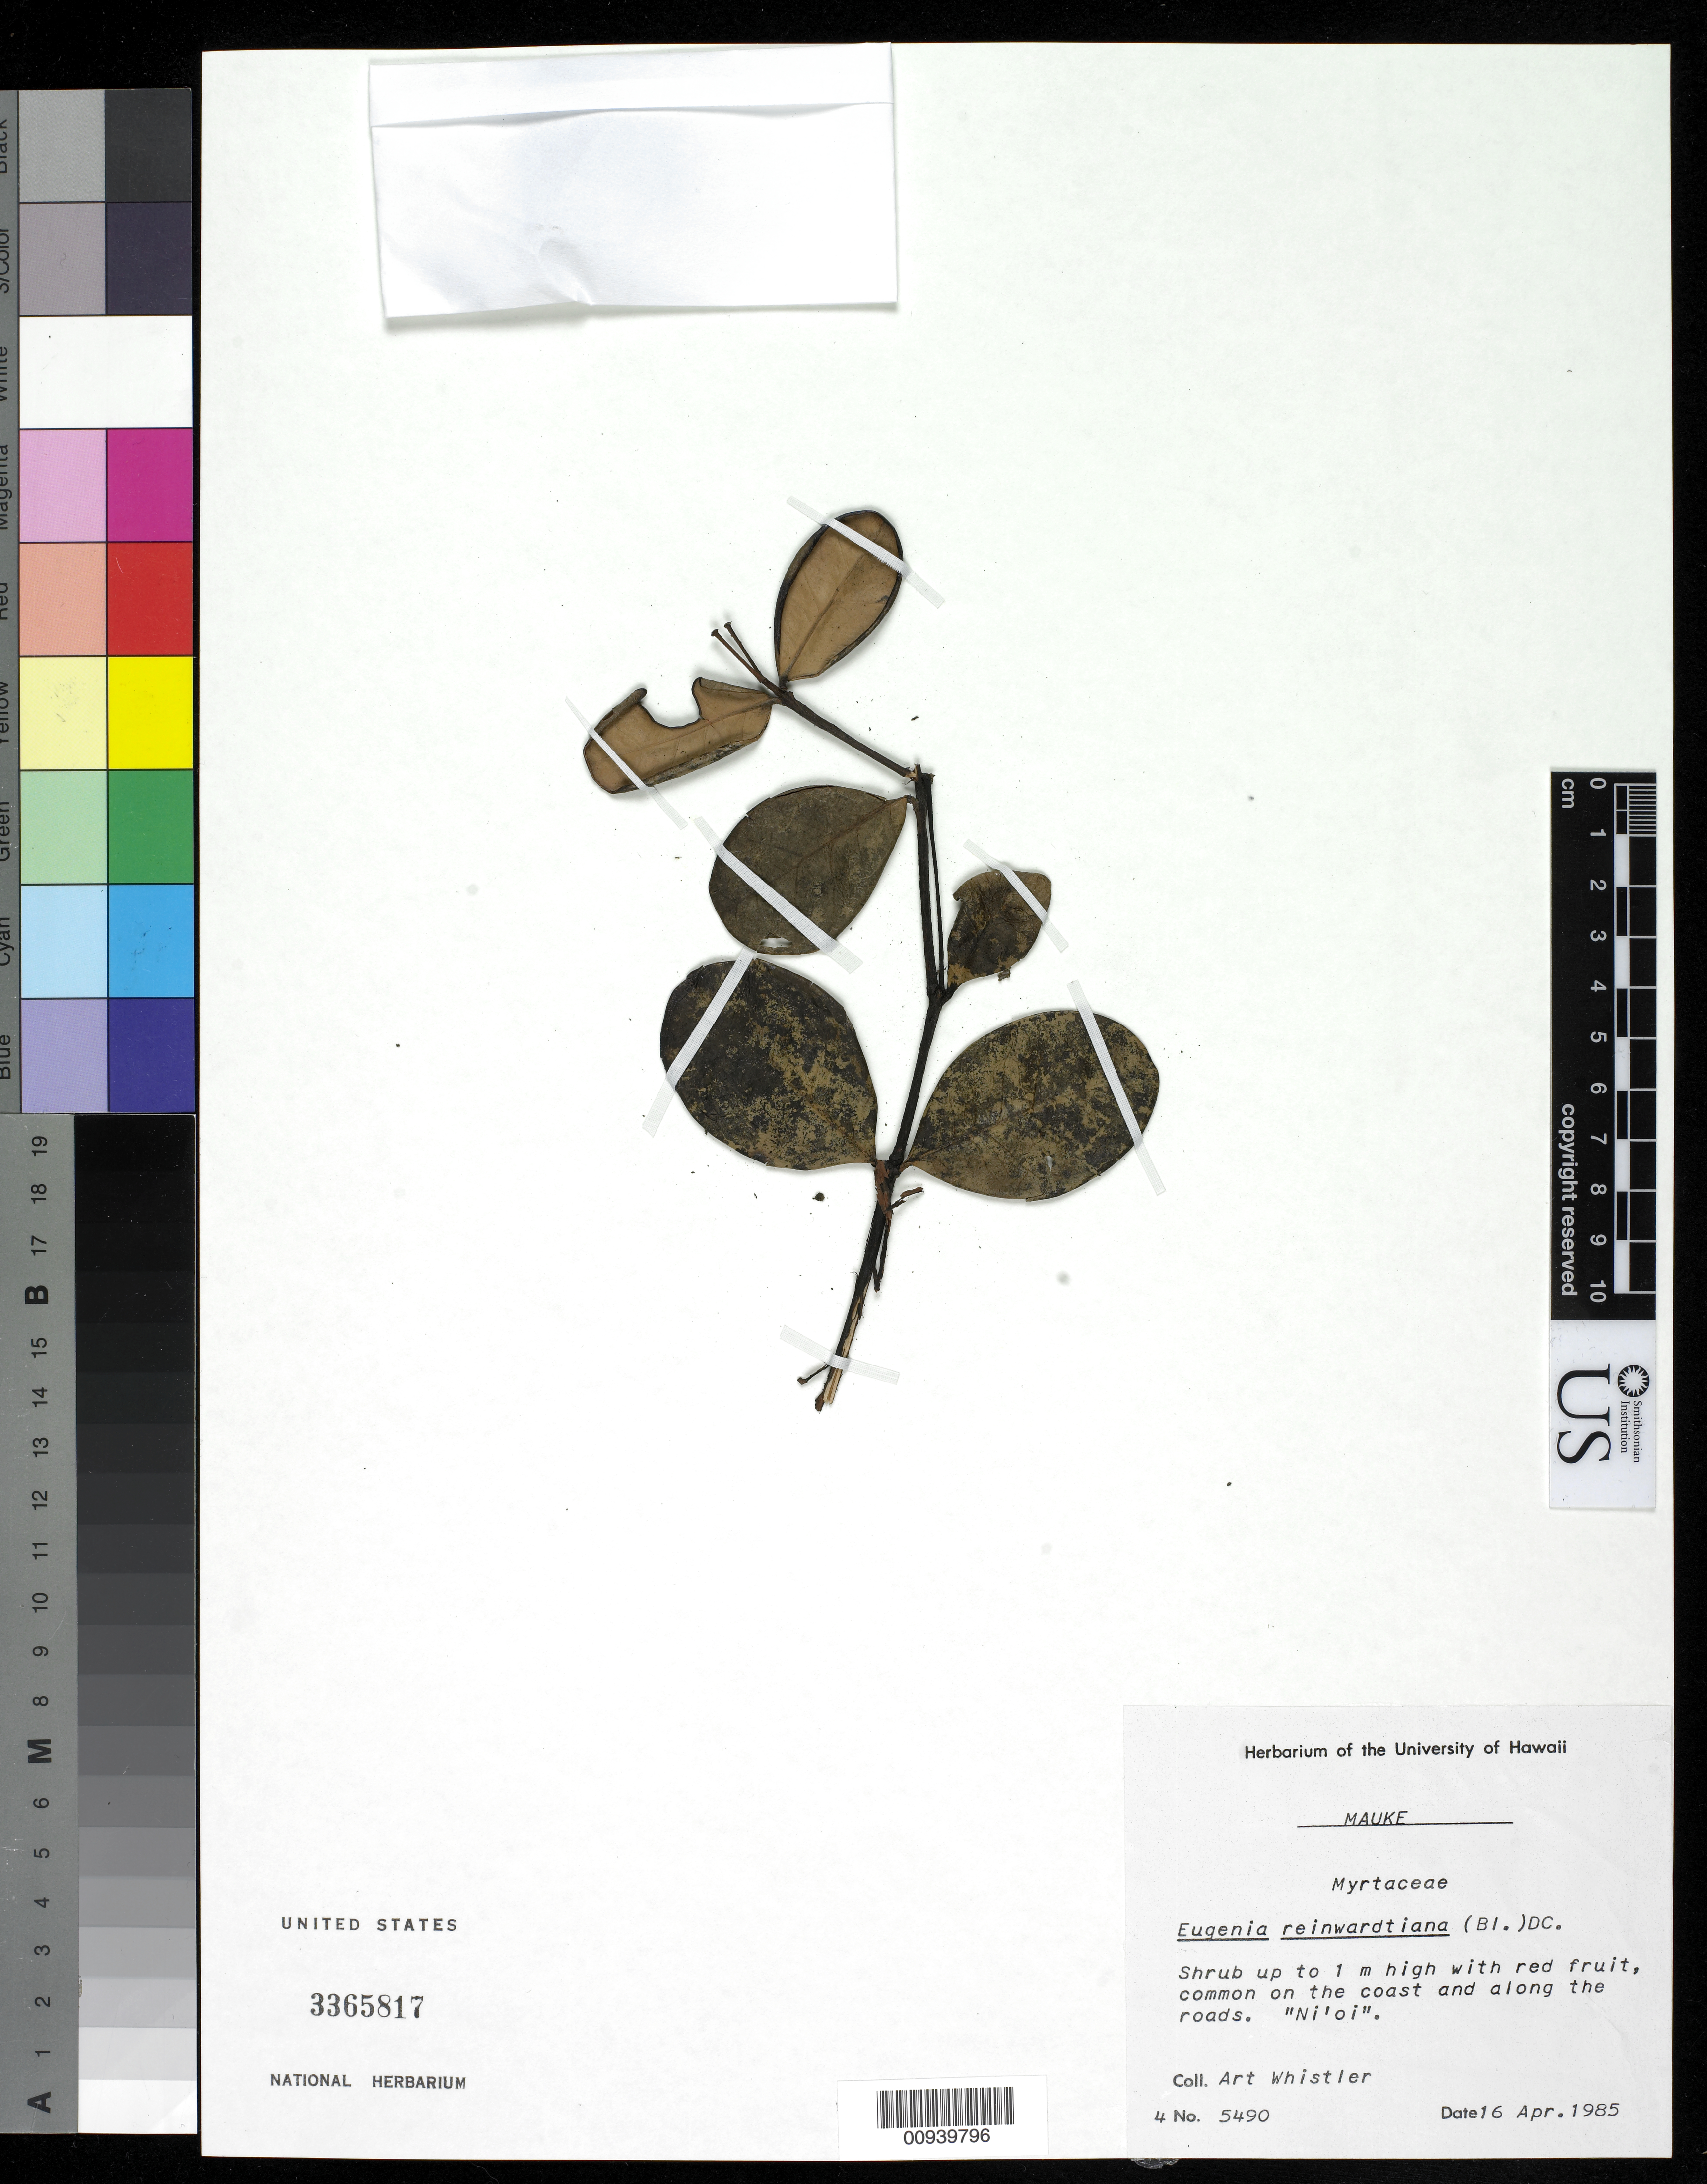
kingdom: Plantae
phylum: Tracheophyta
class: Magnoliopsida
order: Myrtales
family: Myrtaceae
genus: Eugenia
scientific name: Eugenia reinwardtiana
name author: (Blume) DC.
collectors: A. Whistler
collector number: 5490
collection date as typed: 16 Apr 1985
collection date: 1985-04-16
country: Cook Islands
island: Mauke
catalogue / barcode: US 3365817